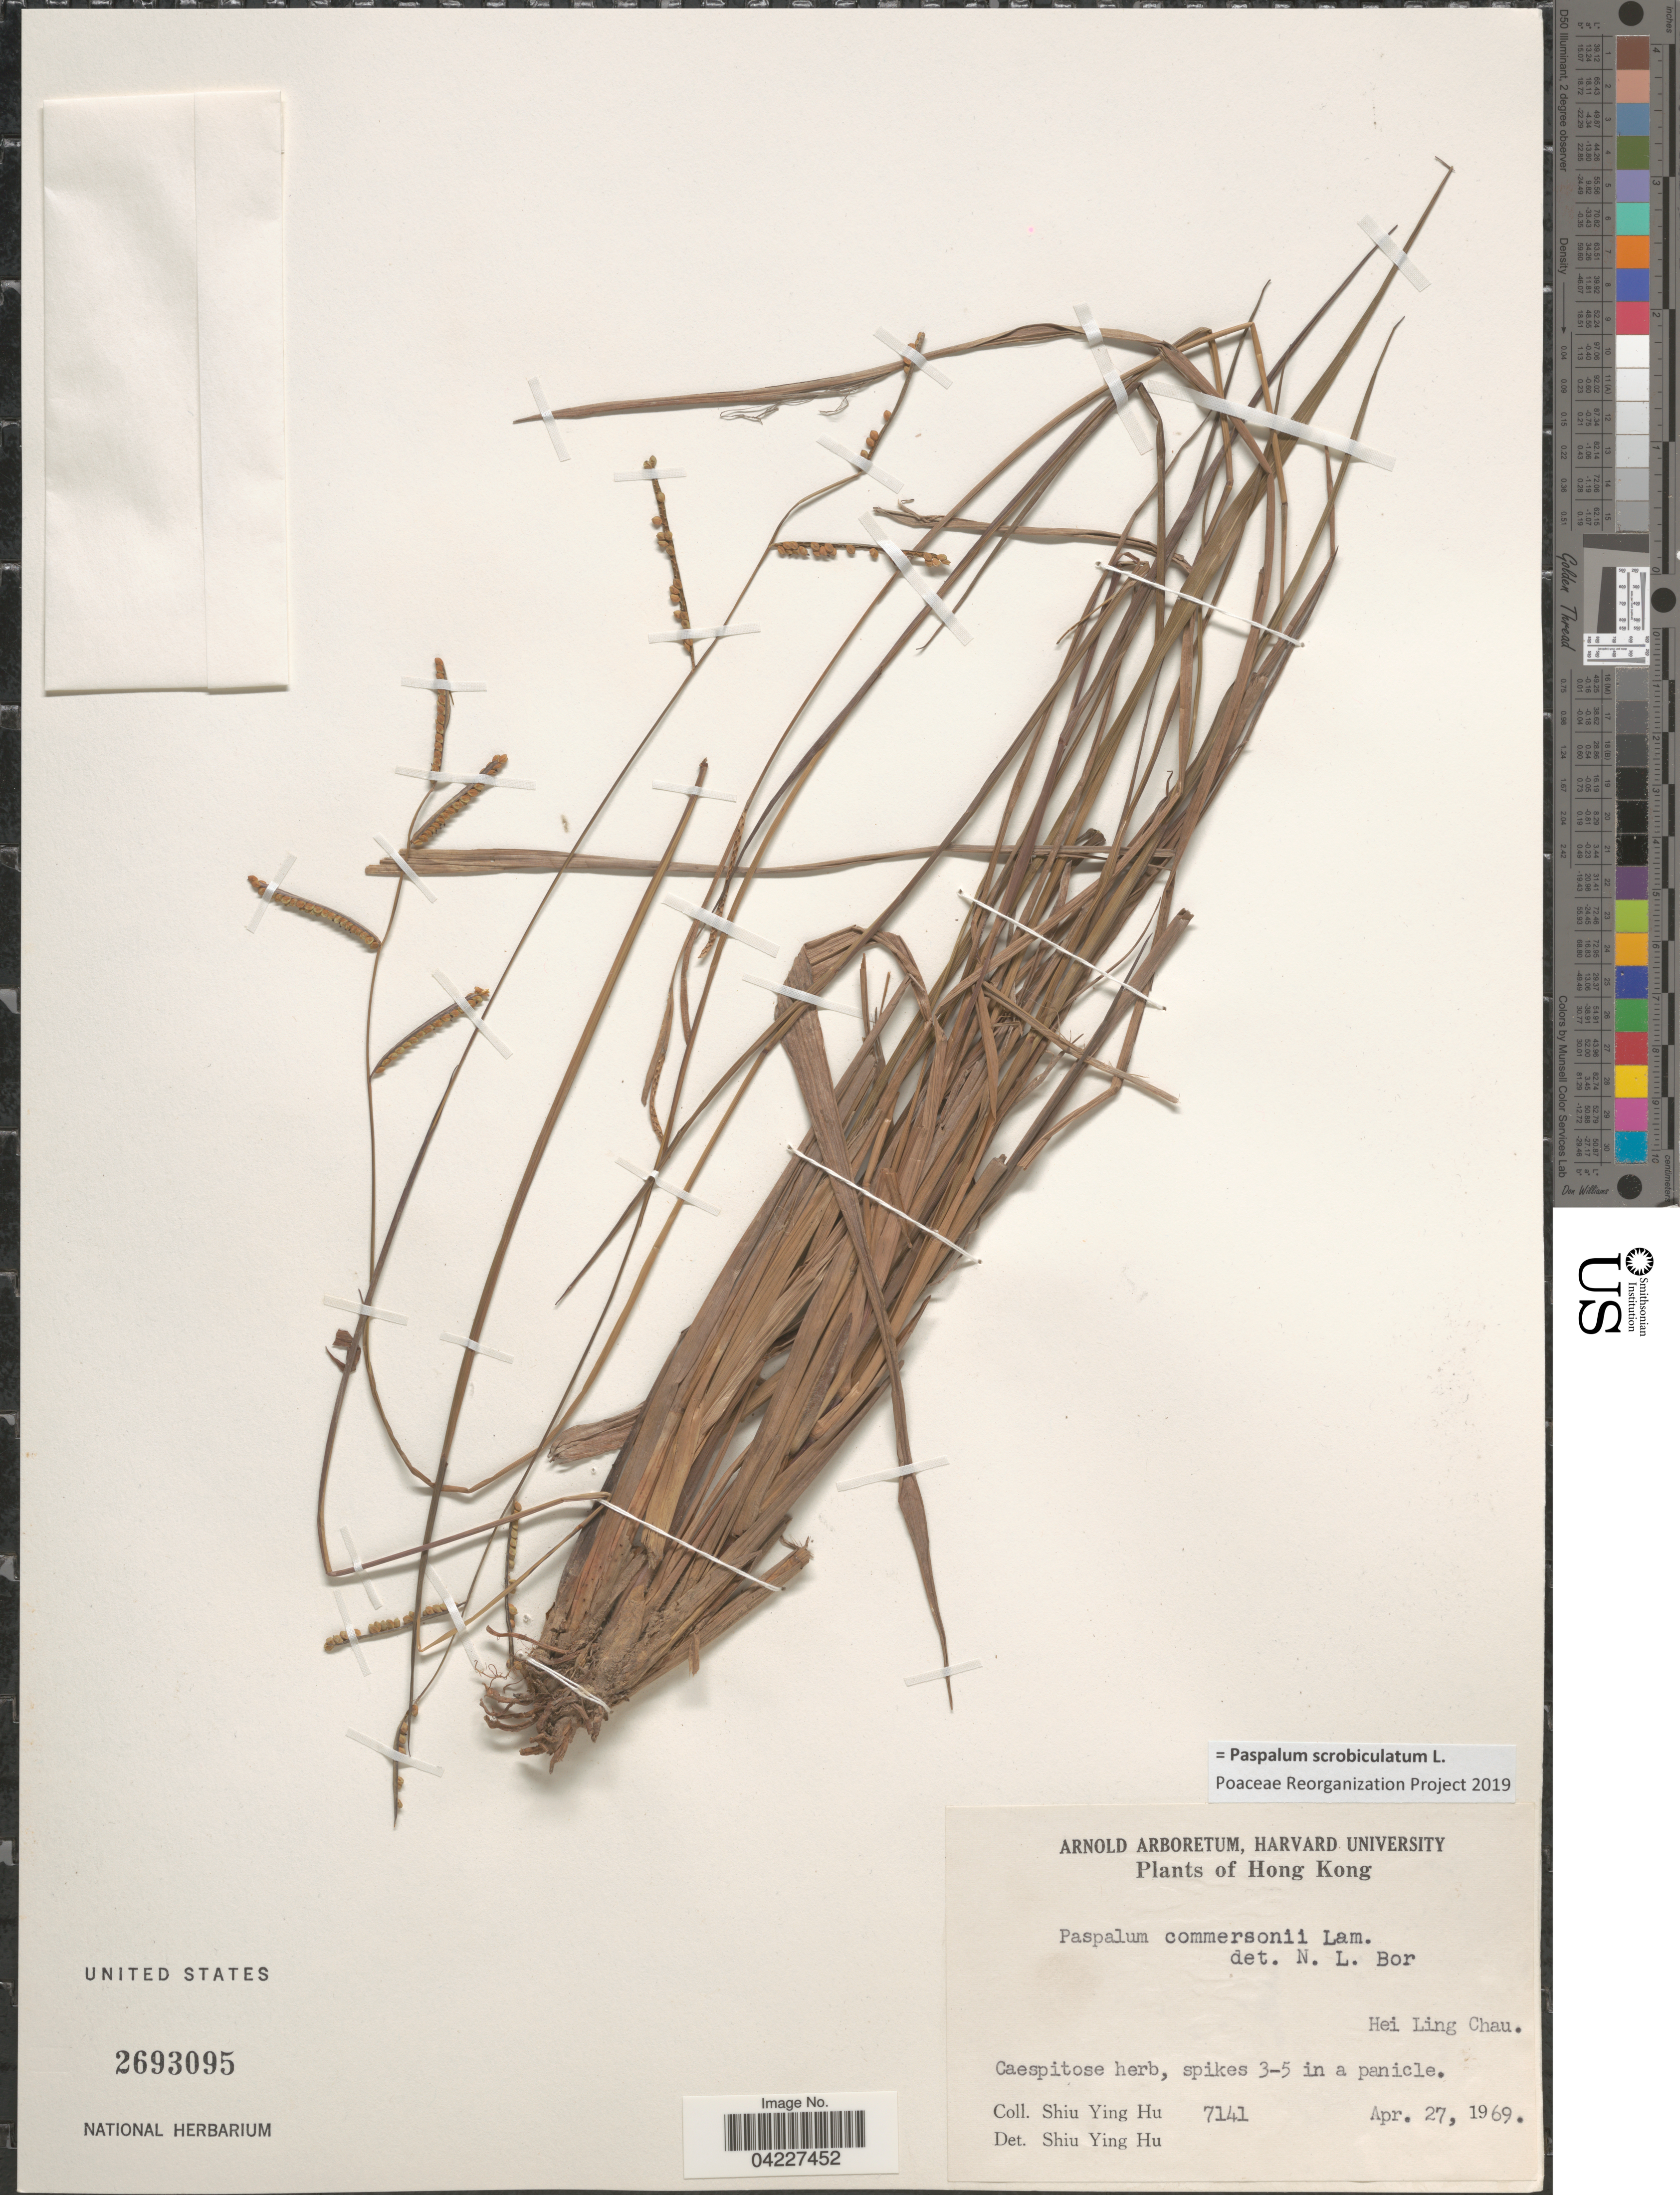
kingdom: Plantae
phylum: Tracheophyta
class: Liliopsida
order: Poales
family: Poaceae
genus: Paspalum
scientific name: Paspalum scrobiculatum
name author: L.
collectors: S. Y. Hu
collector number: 7141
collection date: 1969-04-27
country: China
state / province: Hong Kong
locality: Hei Ling Chau.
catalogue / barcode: US 2693095